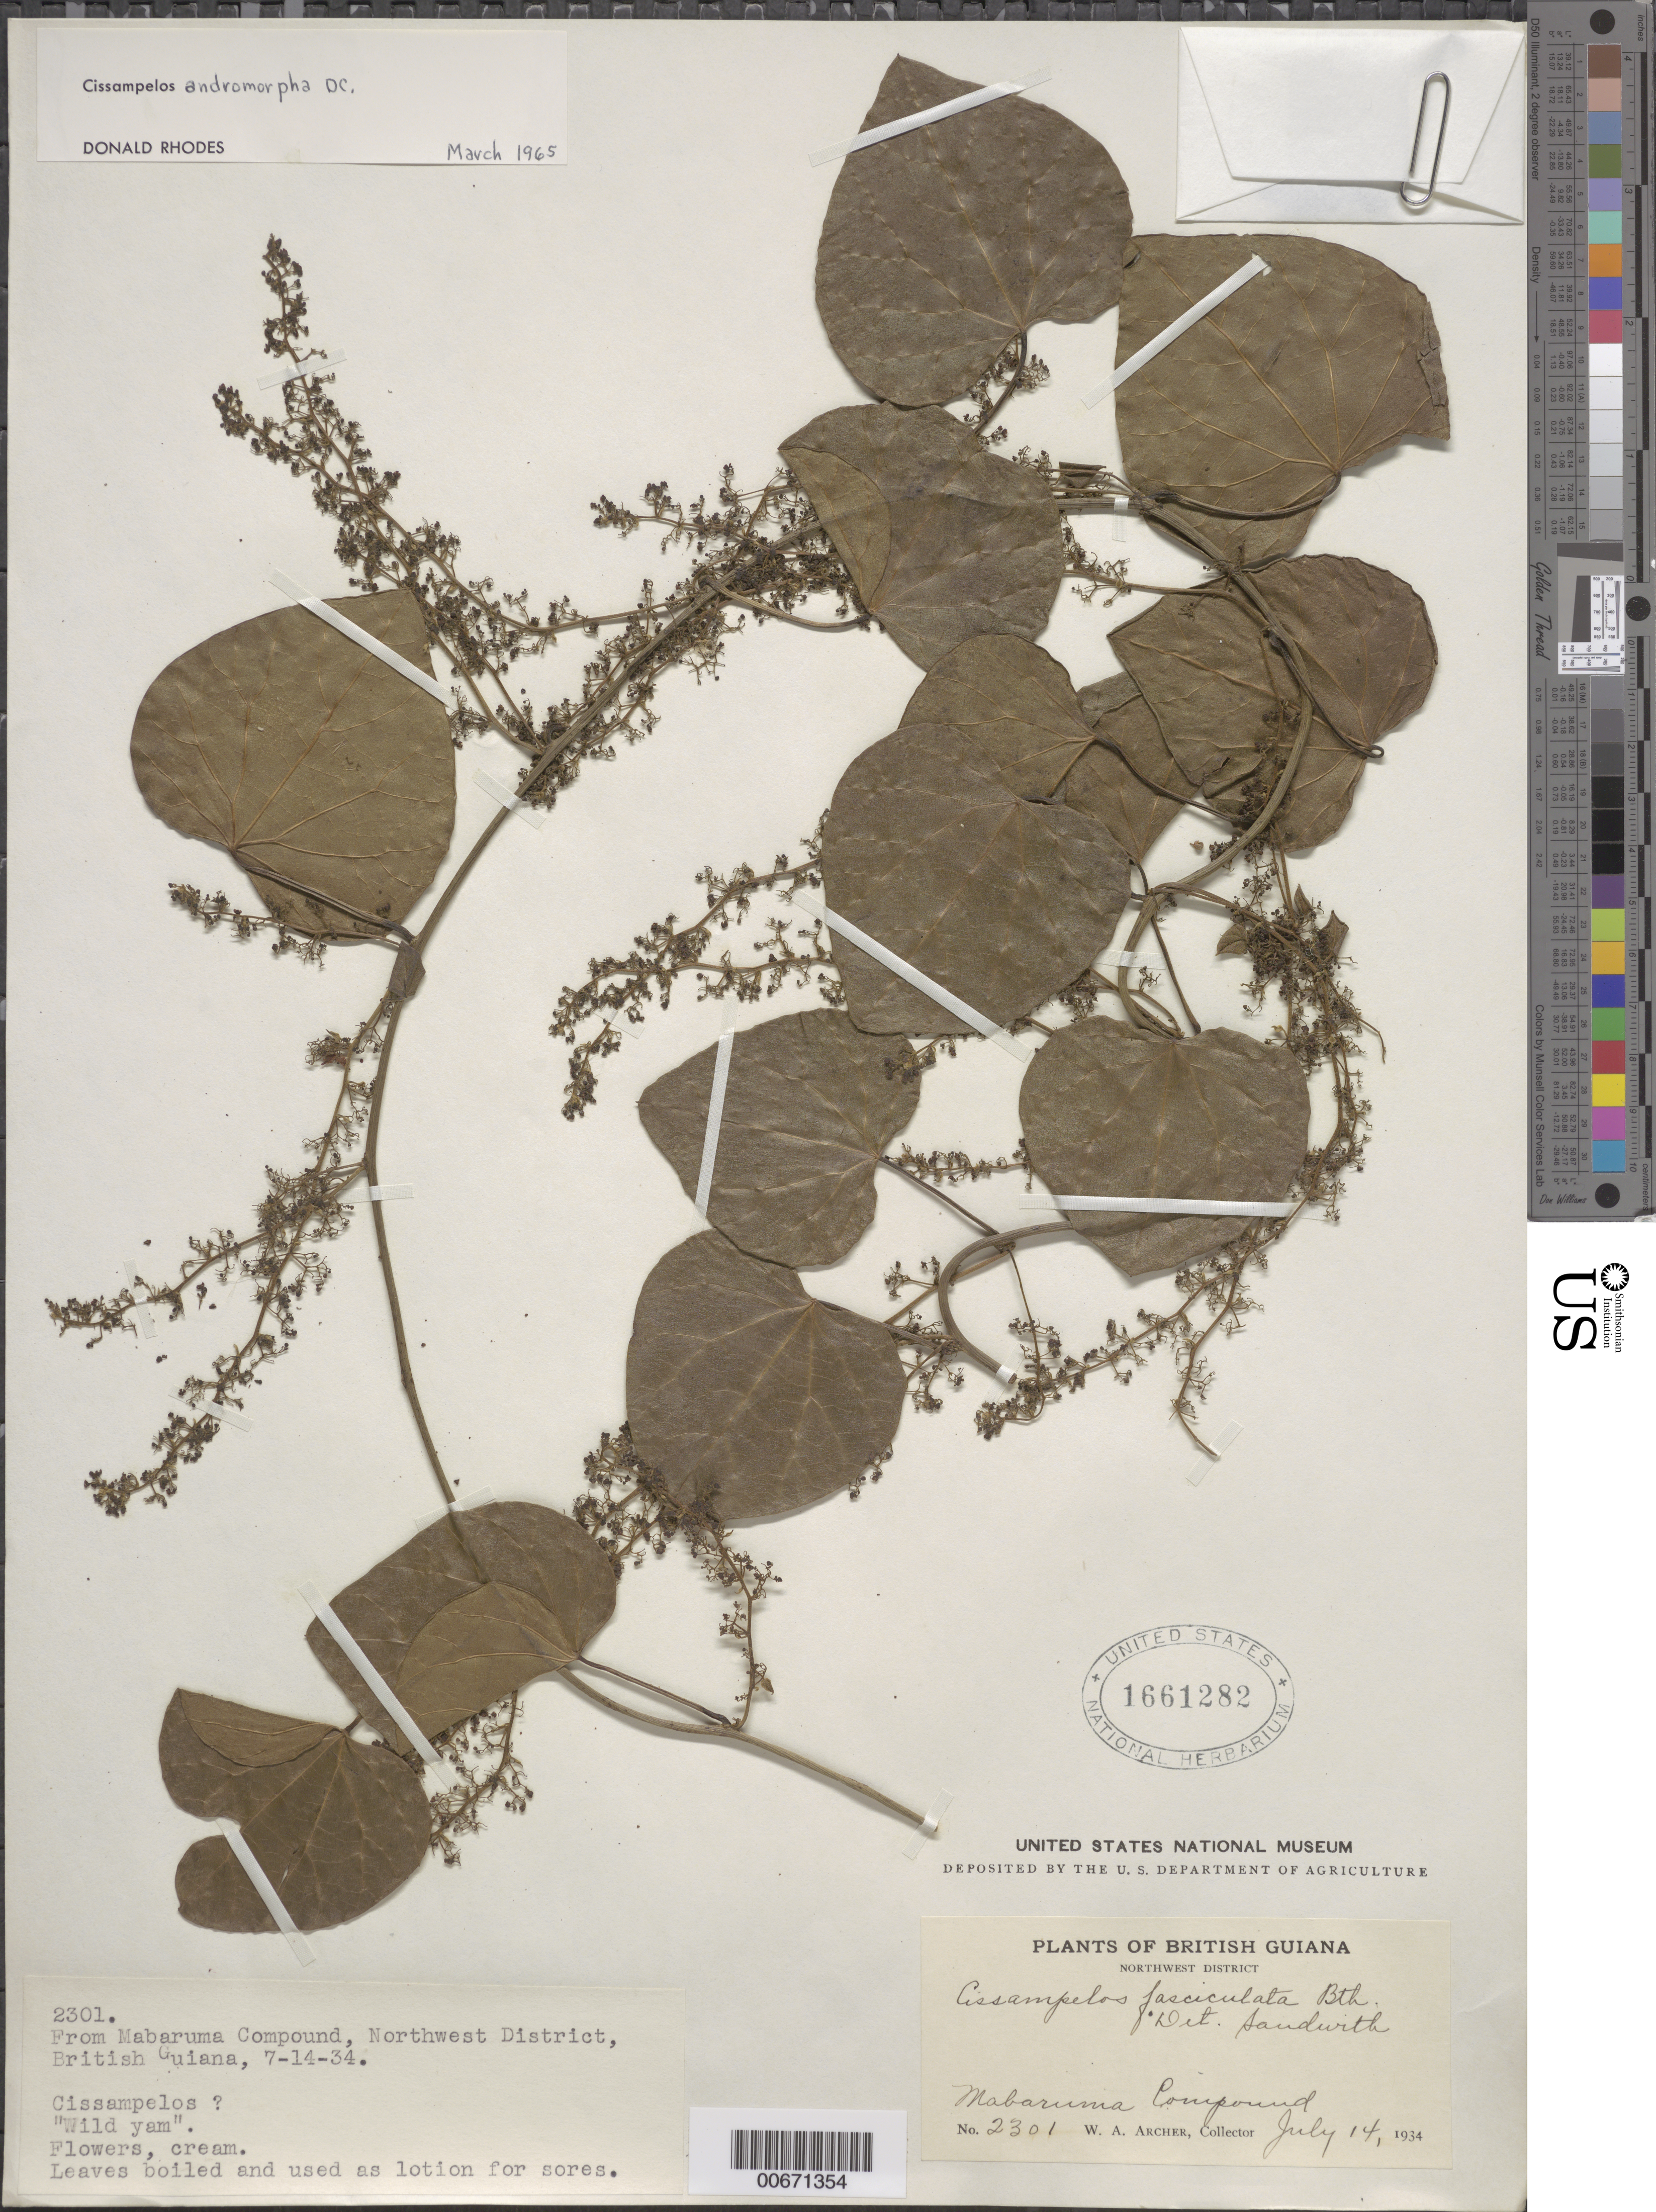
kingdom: Plantae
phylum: Tracheophyta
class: Magnoliopsida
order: Ranunculales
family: Menispermaceae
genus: Cissampelos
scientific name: Cissampelos andromorpha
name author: DC.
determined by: Rhodes, D.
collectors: W. A. Archer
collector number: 2301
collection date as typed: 14-Jul-34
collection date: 1934-07-14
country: Guyana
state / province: Barima-Waini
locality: Mabaruma Compound, NW Dist.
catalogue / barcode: US 1661282